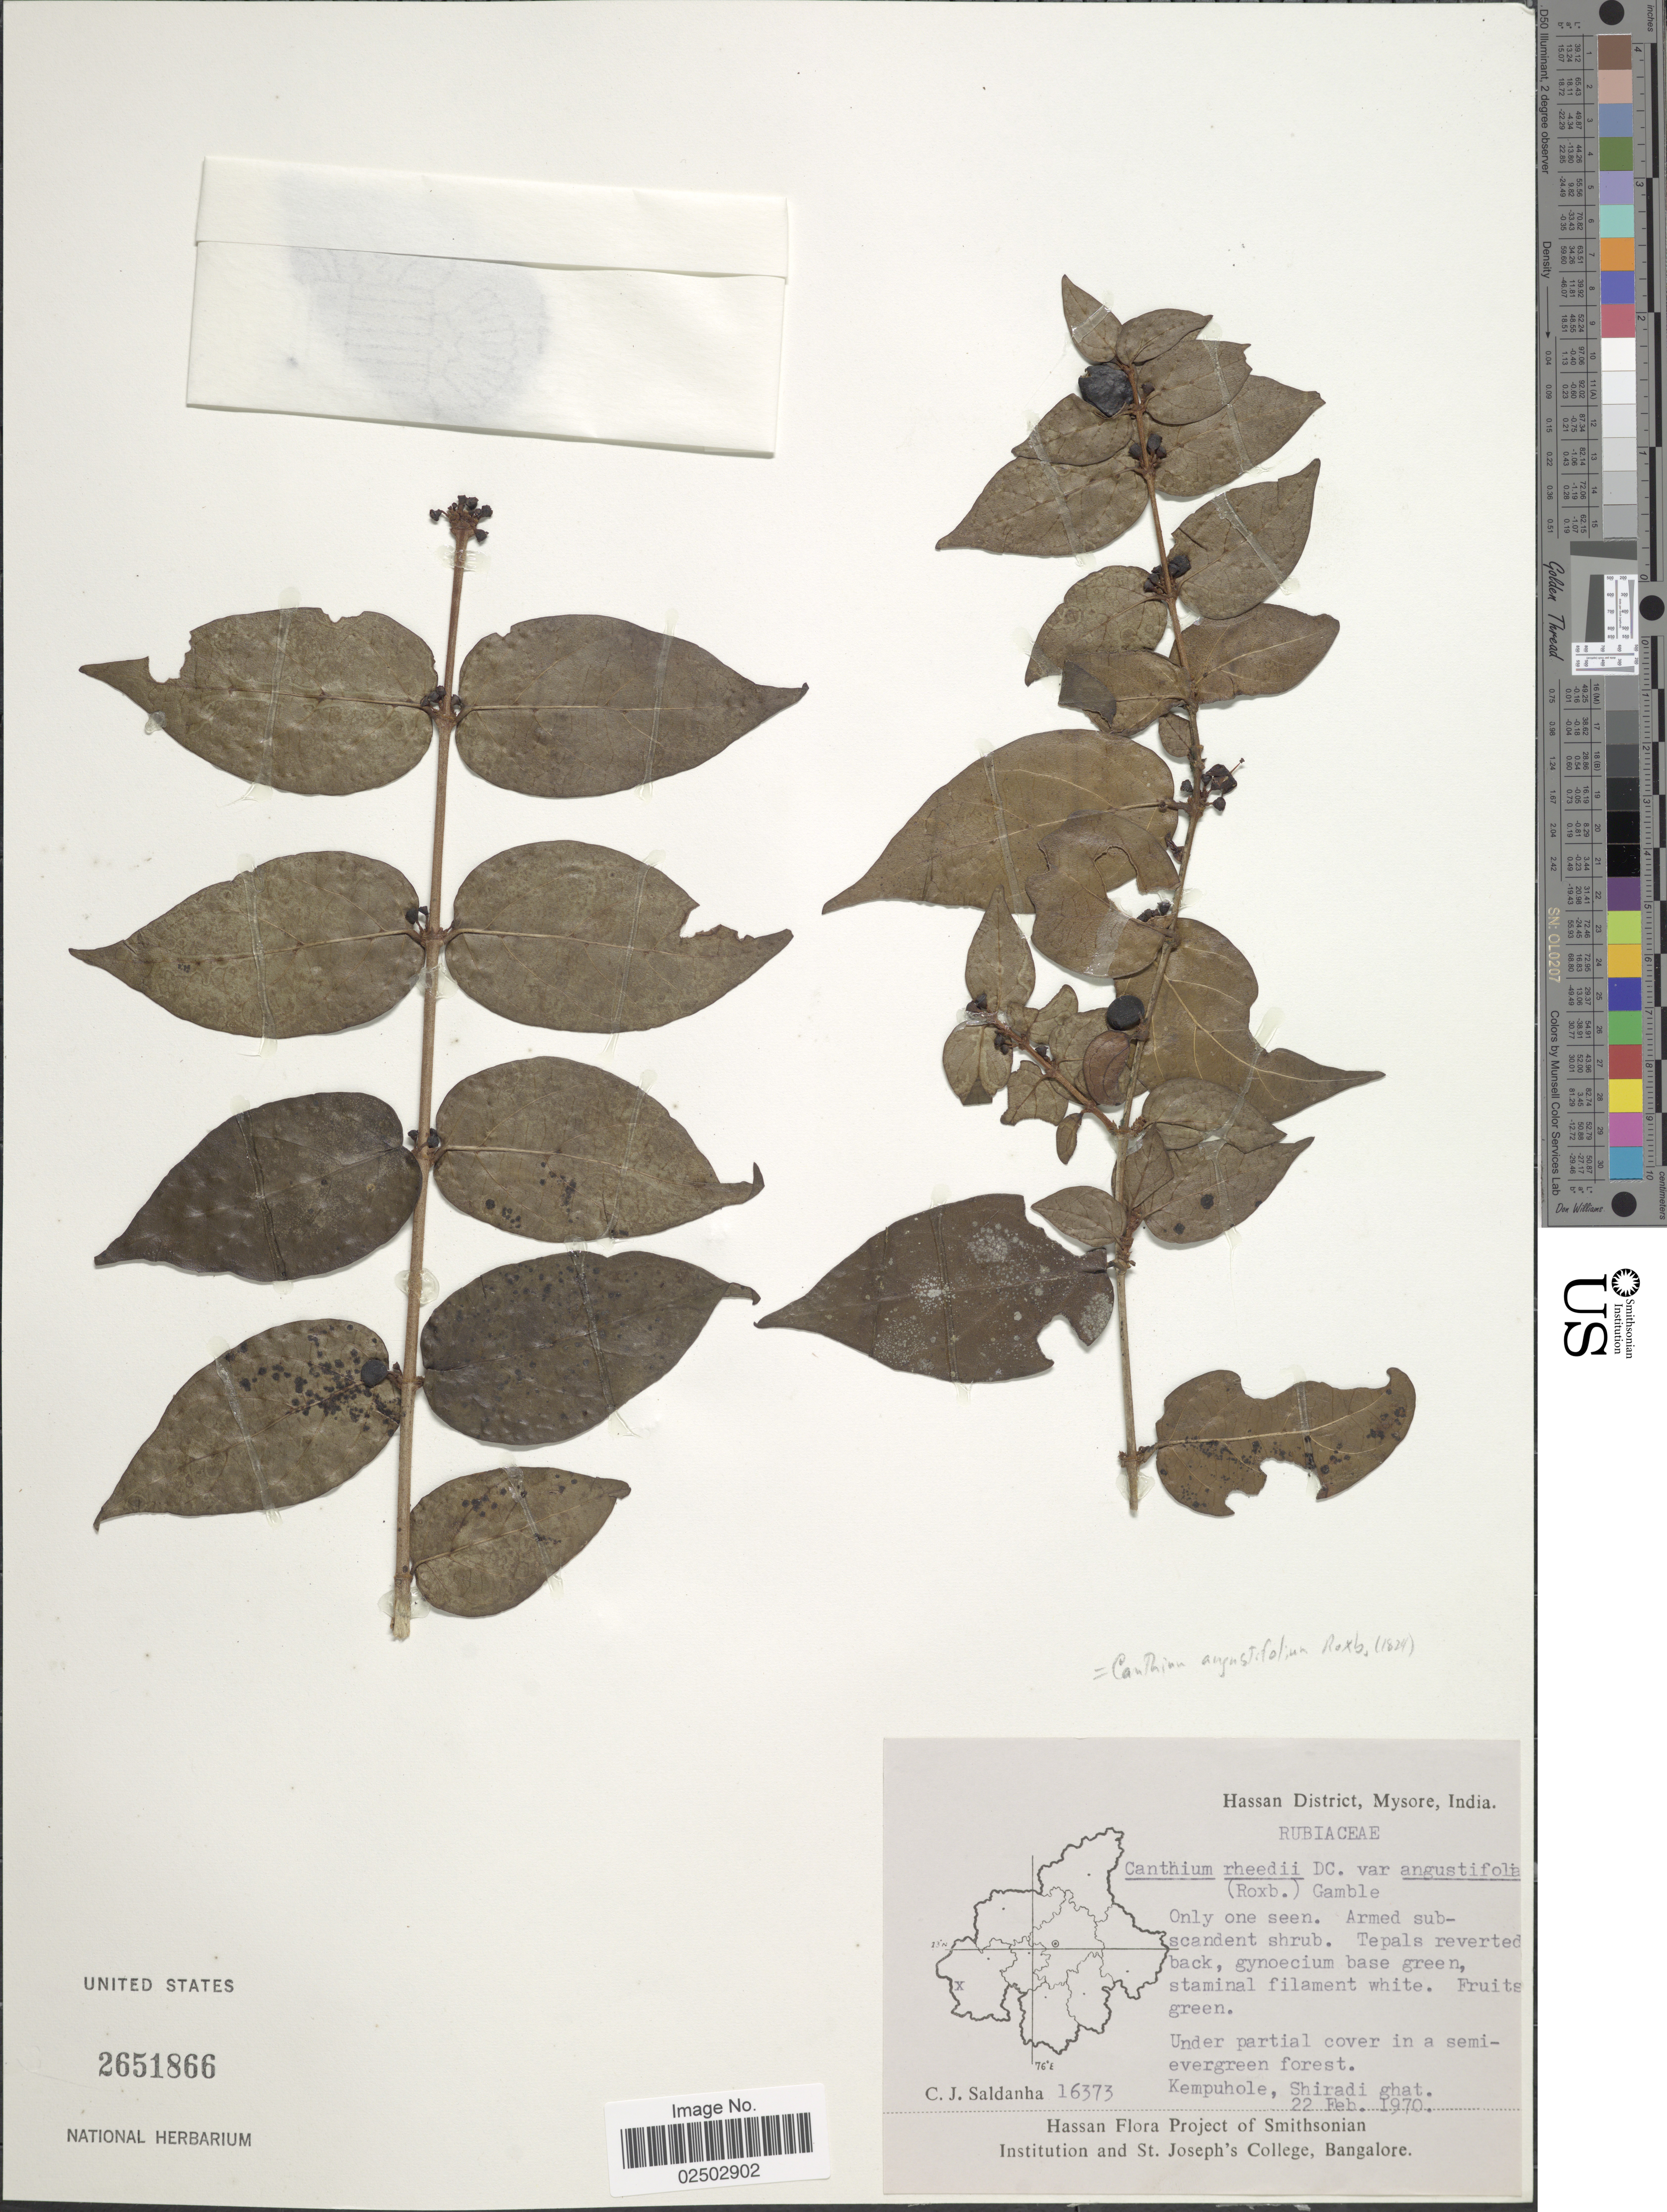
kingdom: Plantae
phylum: Tracheophyta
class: Magnoliopsida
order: Gentianales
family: Rubiaceae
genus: Canthium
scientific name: Canthium angustifolium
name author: Roxb.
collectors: C. J. Saldanha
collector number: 16373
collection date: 1970-02-22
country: India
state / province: Karnataka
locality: Hassan District, Mysore, India, Kempuhole, Shiradi ghat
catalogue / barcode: US 2651866